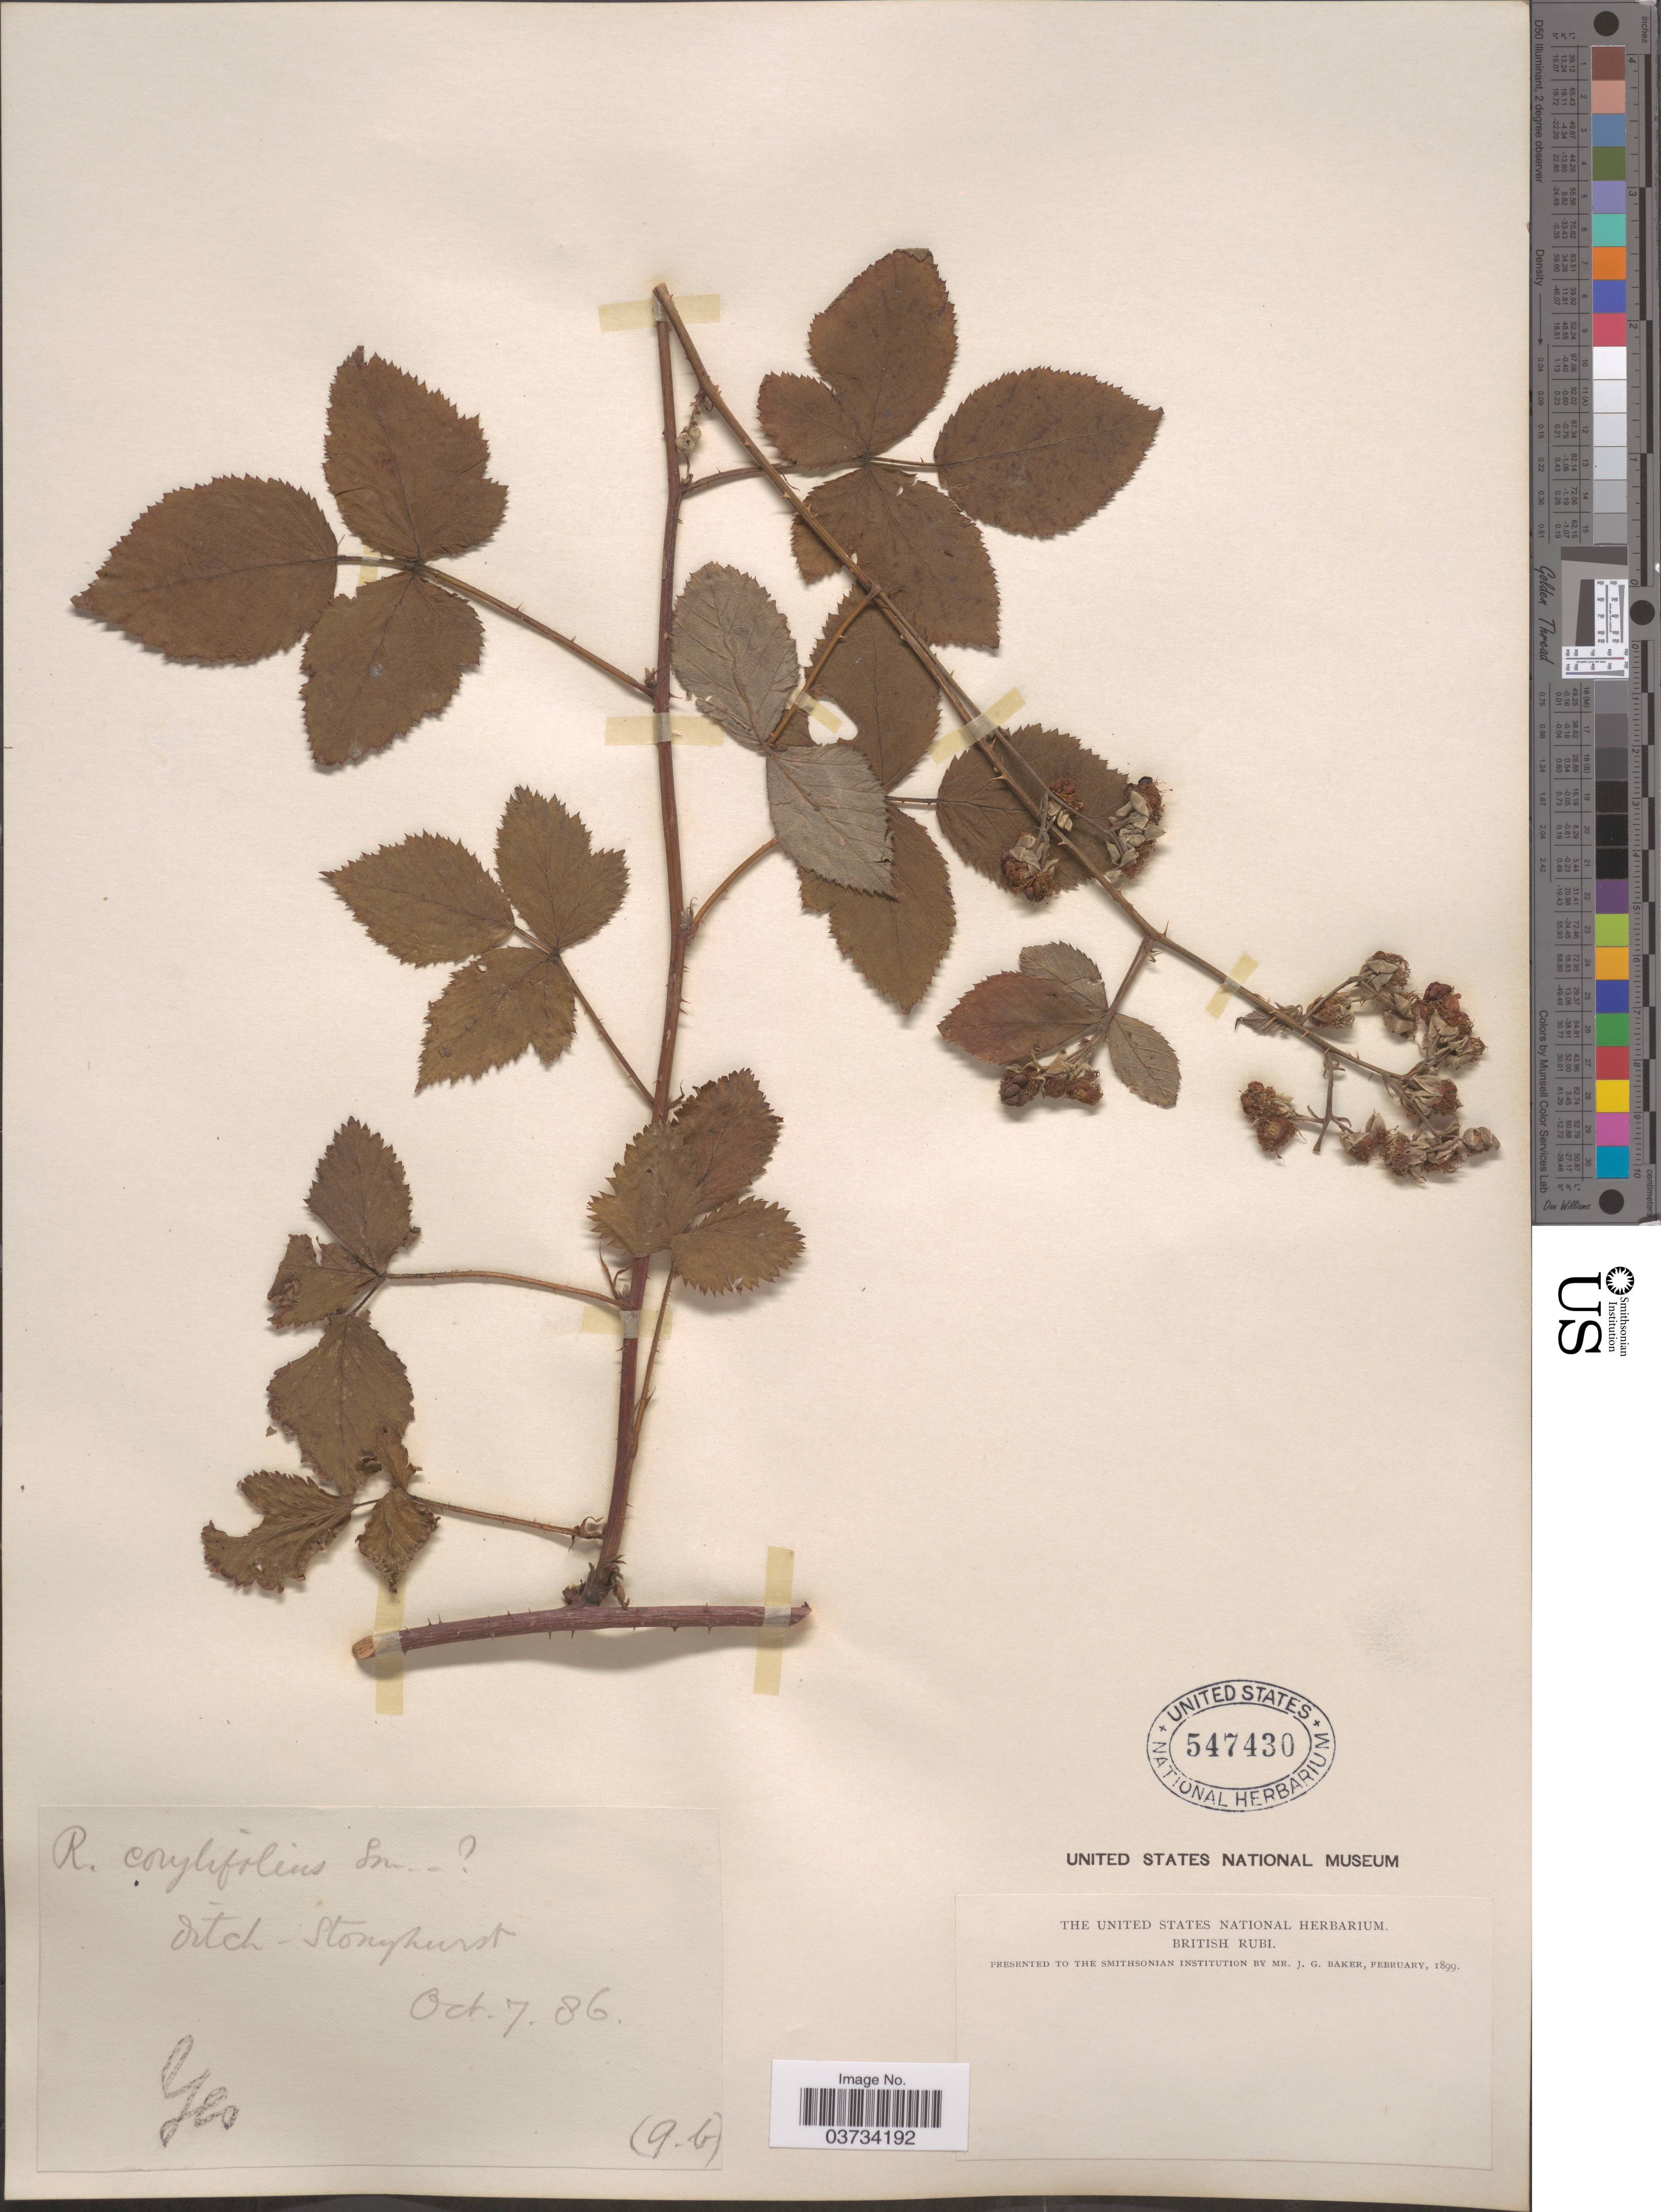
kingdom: Plantae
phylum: Tracheophyta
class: Magnoliopsida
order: Rosales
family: Rosaceae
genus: Rubus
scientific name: Rubus corylifolius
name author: Hayne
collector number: (9b)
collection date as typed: Transcribed d/m/y: 7/10/86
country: United Kingdom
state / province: England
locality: Ditch-stonyhurst.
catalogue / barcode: US 547430